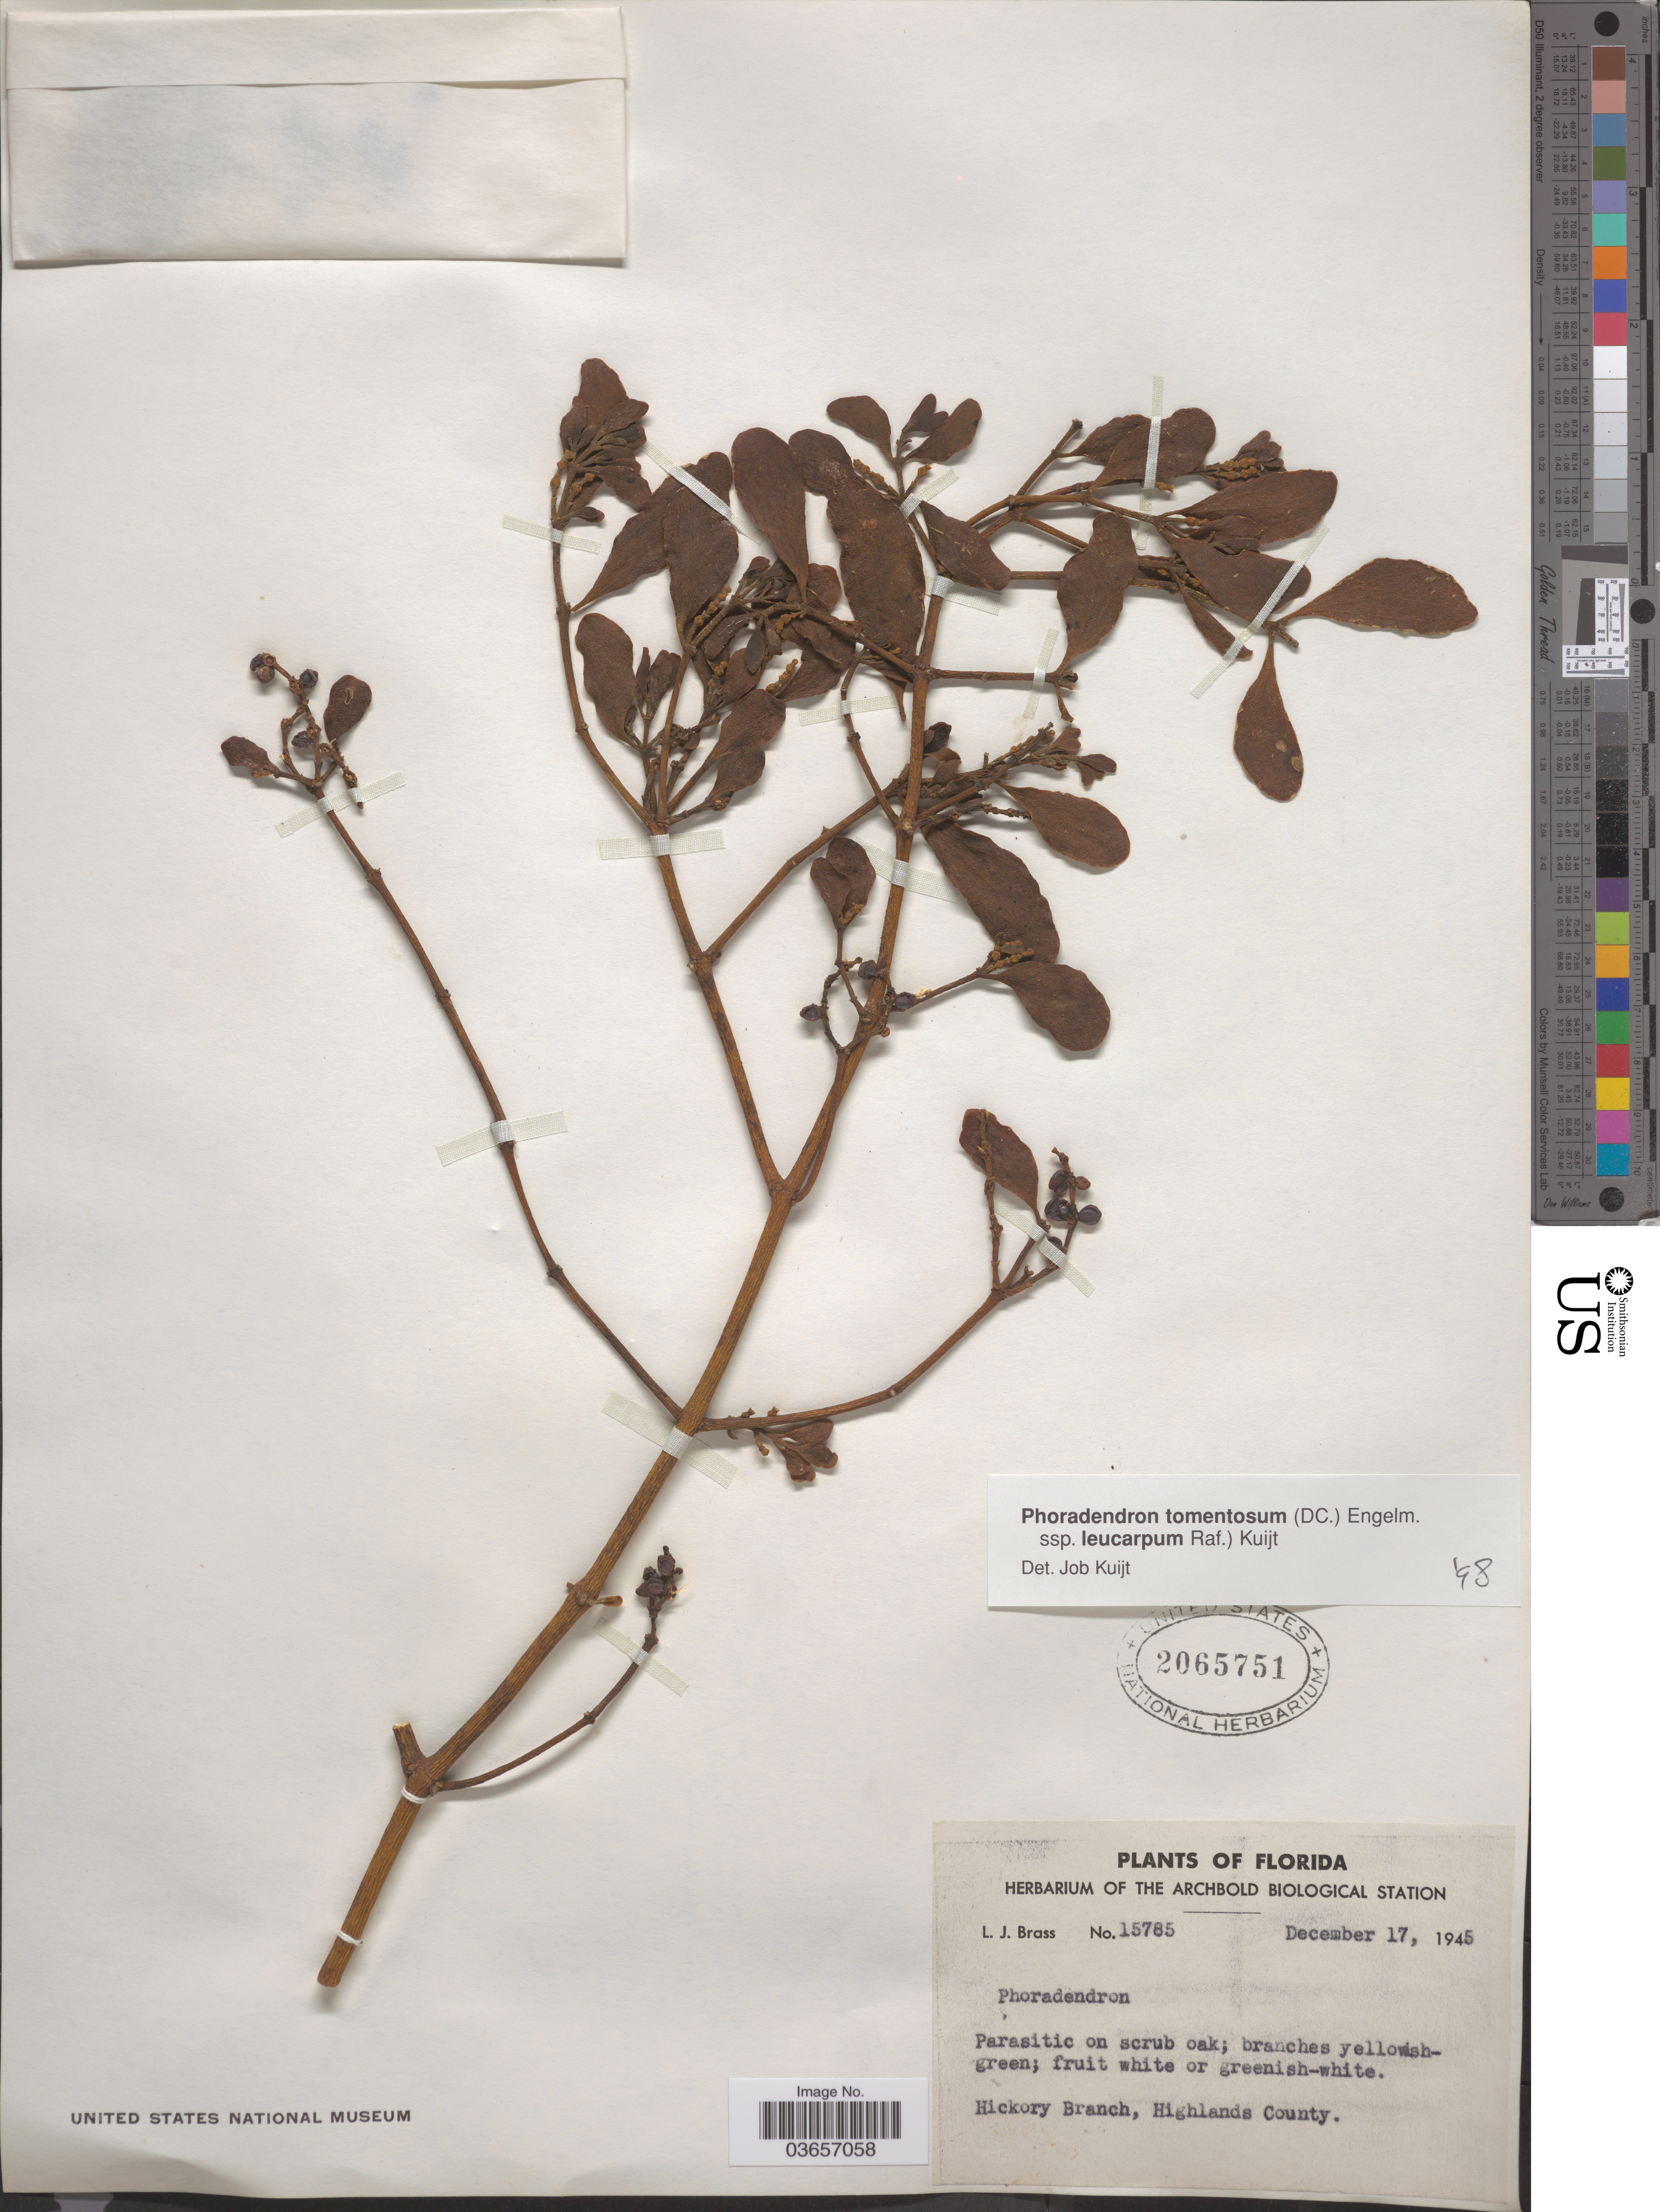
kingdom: Plantae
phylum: Tracheophyta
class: Magnoliopsida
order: Santalales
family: Viscaceae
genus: Phoradendron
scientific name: Phoradendron tomentosum subsp. leucarpum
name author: DC.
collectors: L. J. Brass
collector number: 15785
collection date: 1945-12-17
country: United States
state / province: Florida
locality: Hickory Branch, Highlands County.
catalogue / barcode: US 2065751